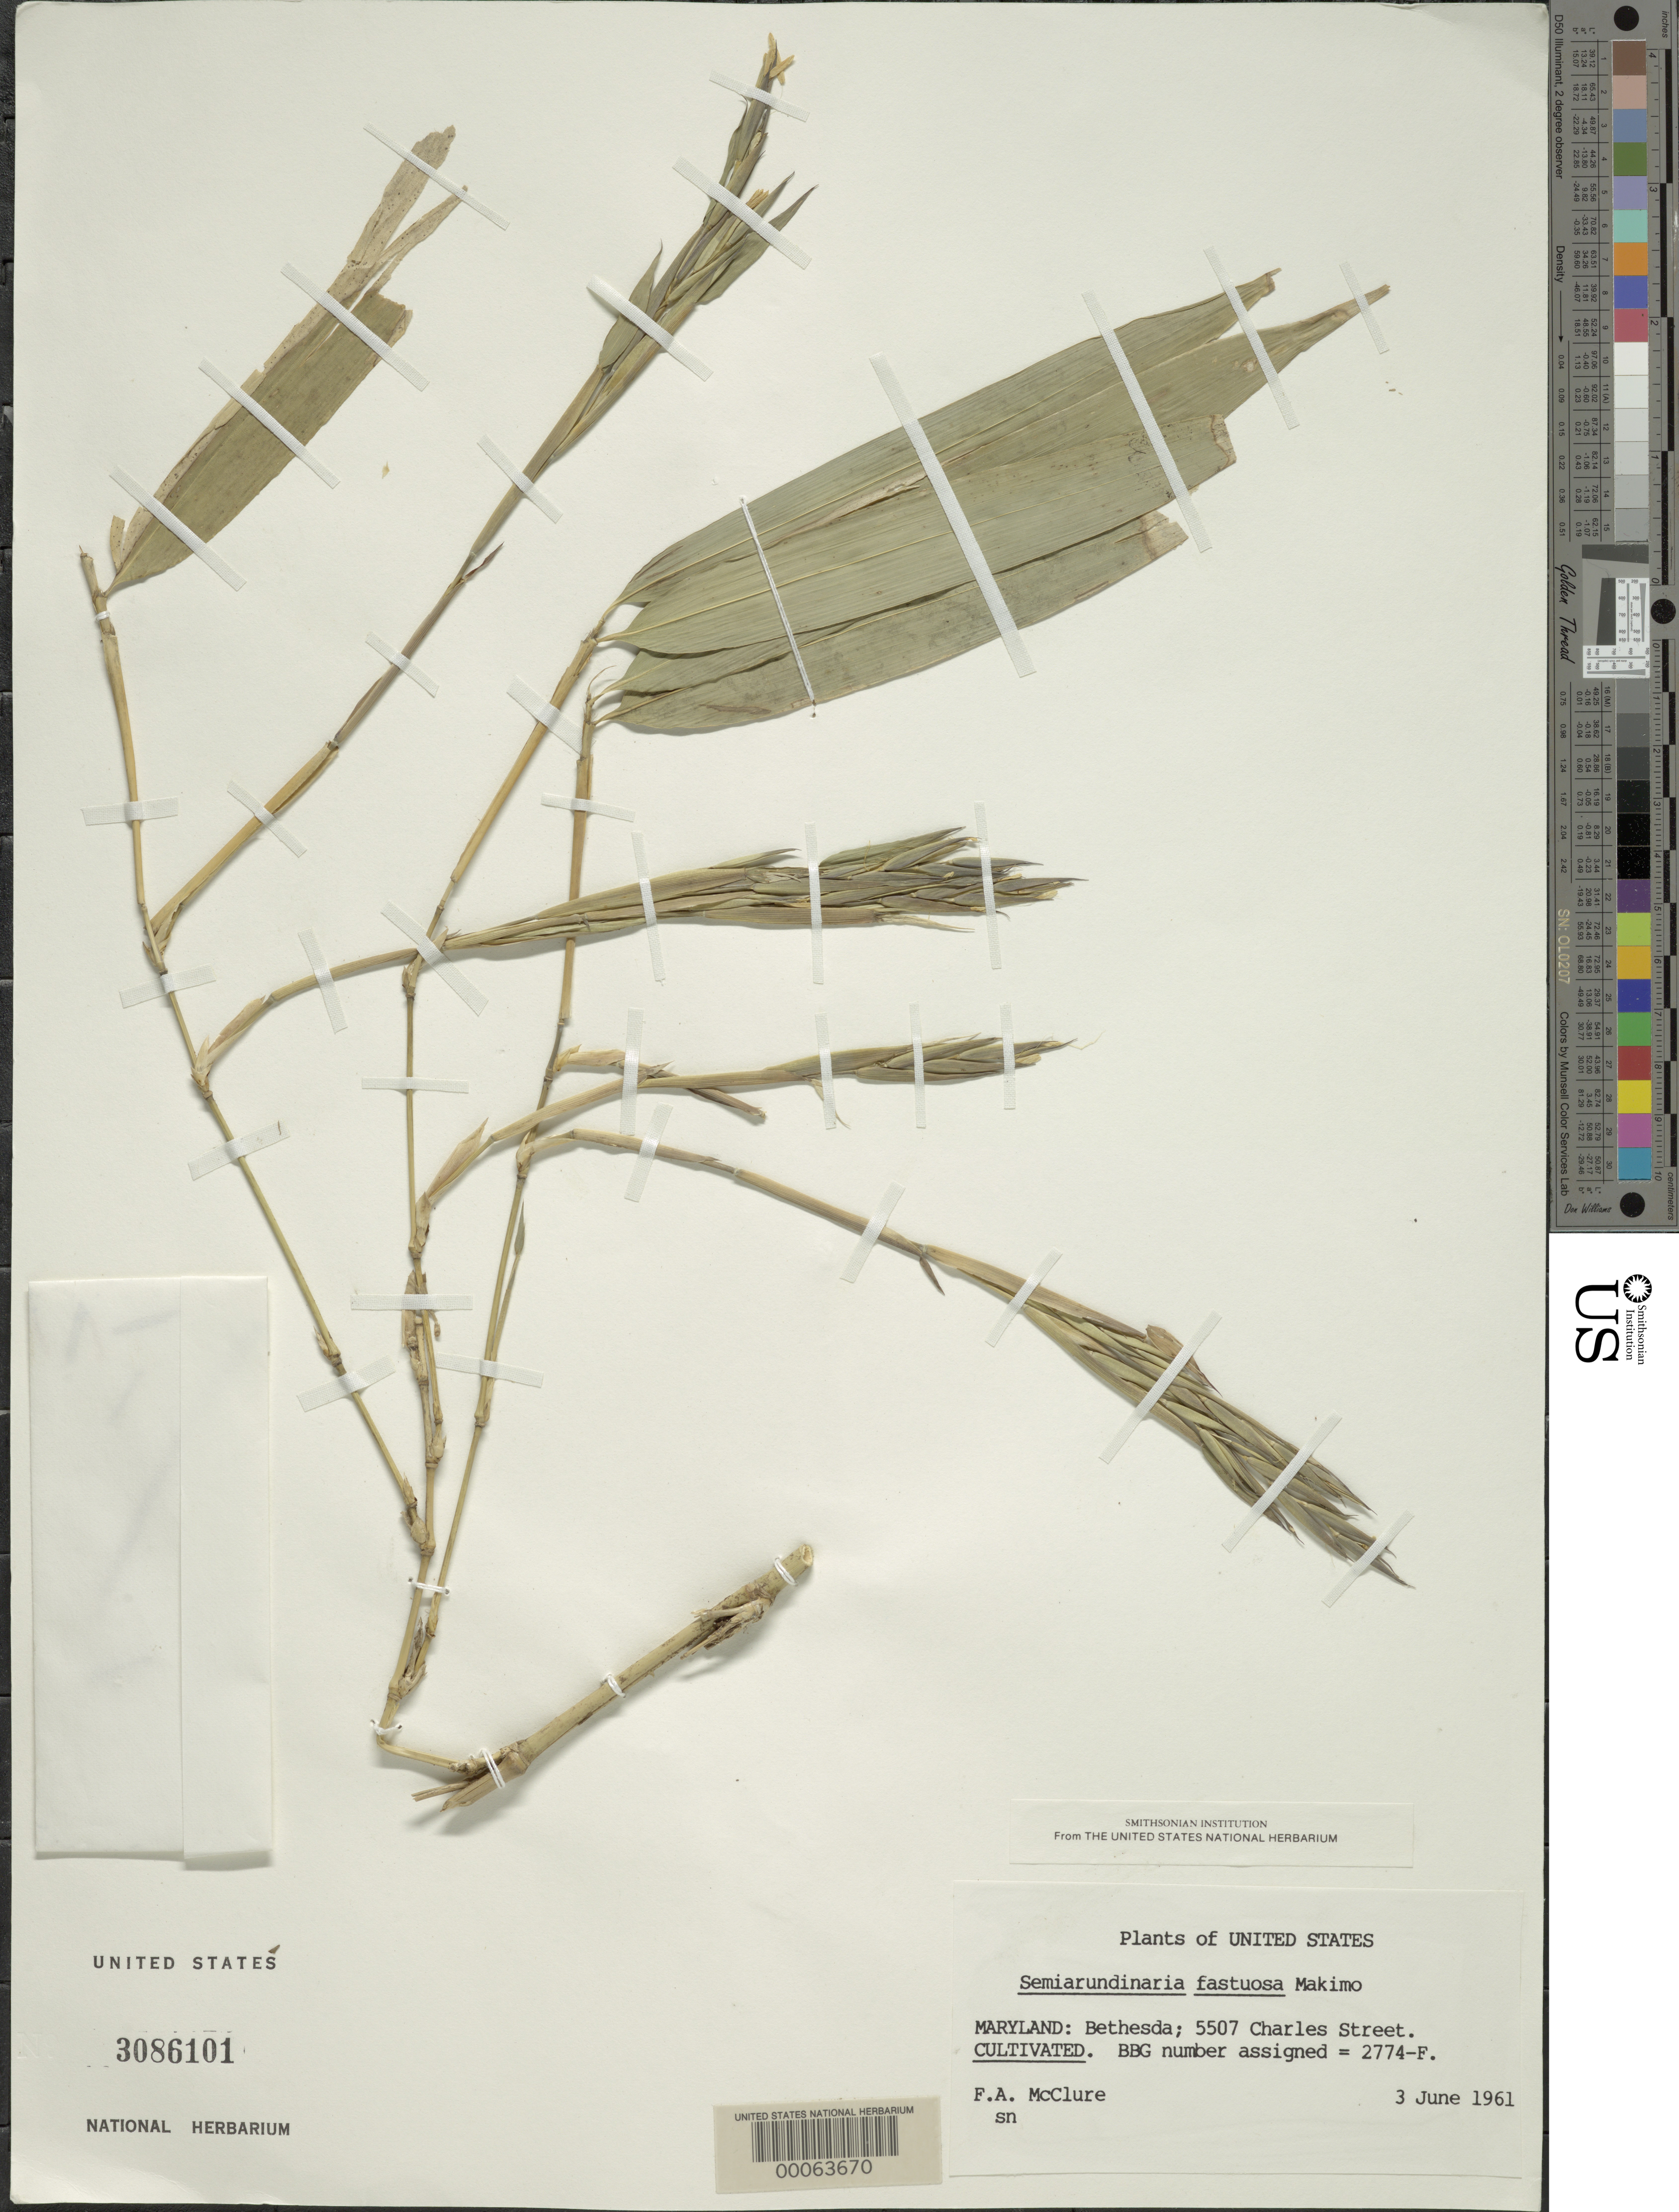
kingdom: Plantae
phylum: Tracheophyta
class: Liliopsida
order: Poales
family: Poaceae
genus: Semiarundinaria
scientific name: Semiarundinaria fastuosa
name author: Makino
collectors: F. A. McClure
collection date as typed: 03 Jun 1961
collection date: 1961-06-03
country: United States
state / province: Maryland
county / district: Montgomery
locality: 5507 Charles Street, Bethesda (McClure's garden)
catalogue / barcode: US 3086101